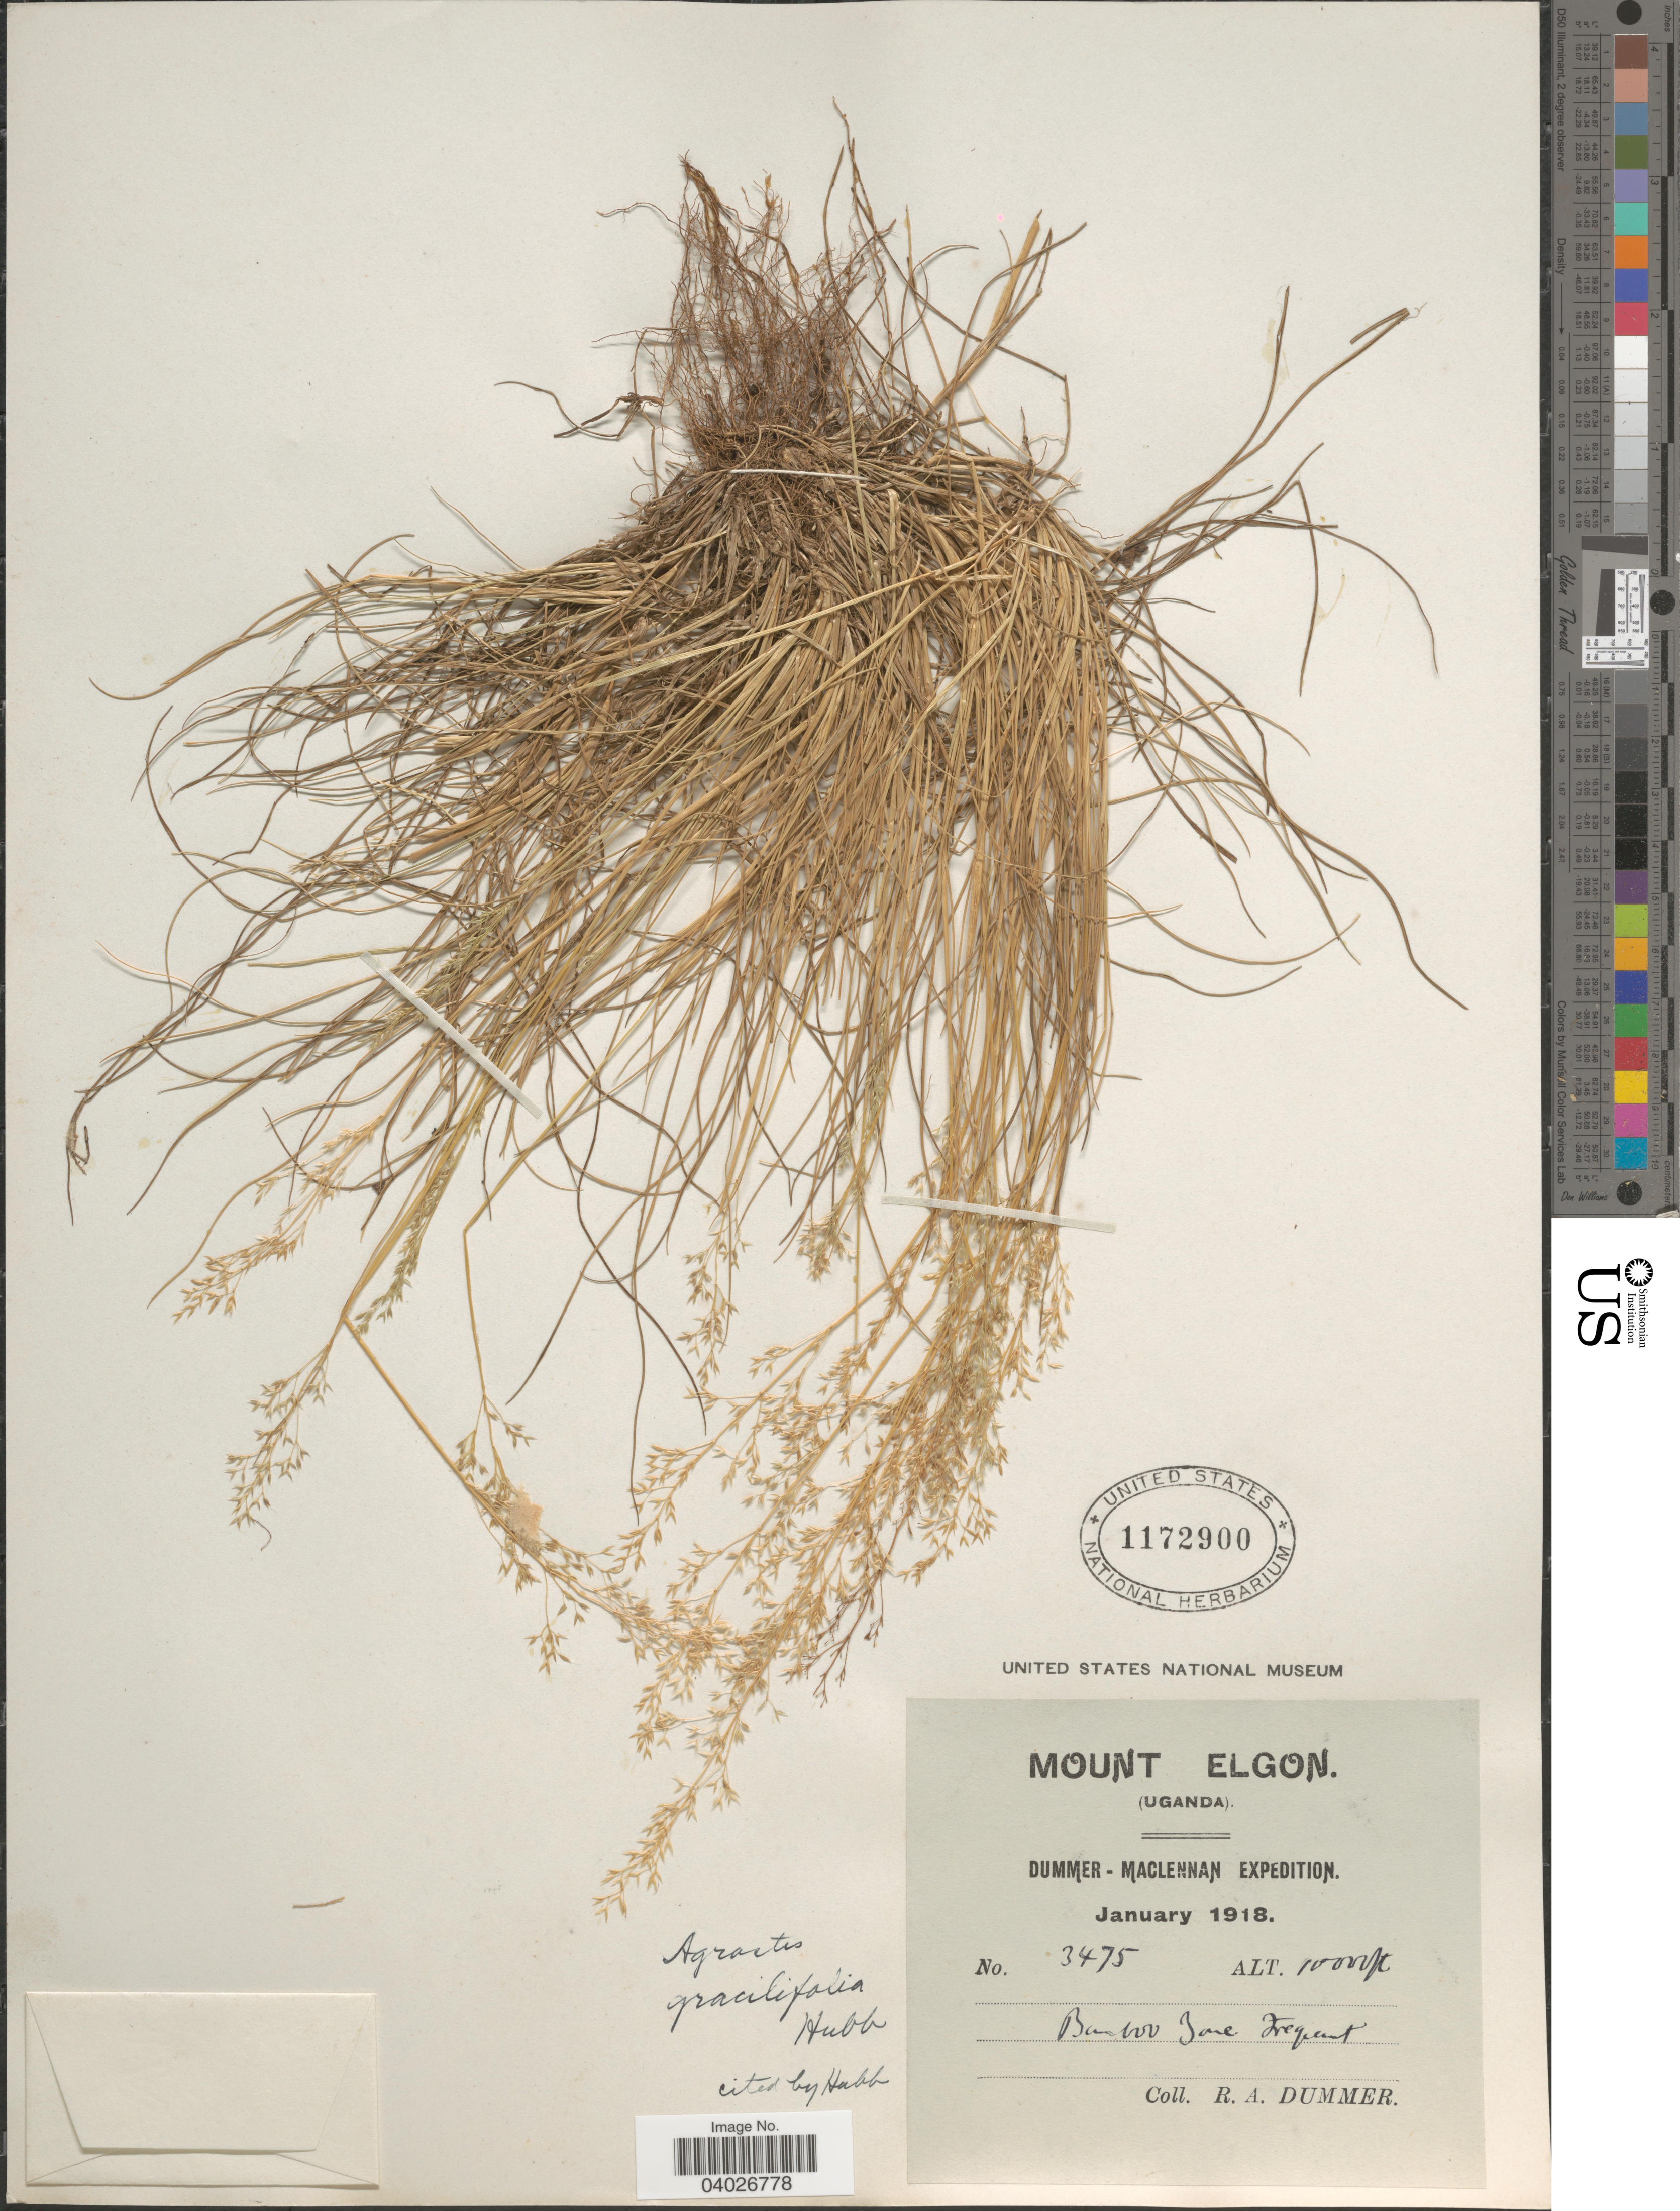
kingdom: Plantae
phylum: Tracheophyta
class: Liliopsida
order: Poales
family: Poaceae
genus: Agrostis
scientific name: Agrostis gracilifolia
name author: C.E. Hubb.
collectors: R. Dümmer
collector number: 3475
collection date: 1918-01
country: Uganda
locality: Mount Elgon. Bamboo Zone.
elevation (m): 3048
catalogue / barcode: US 1172900